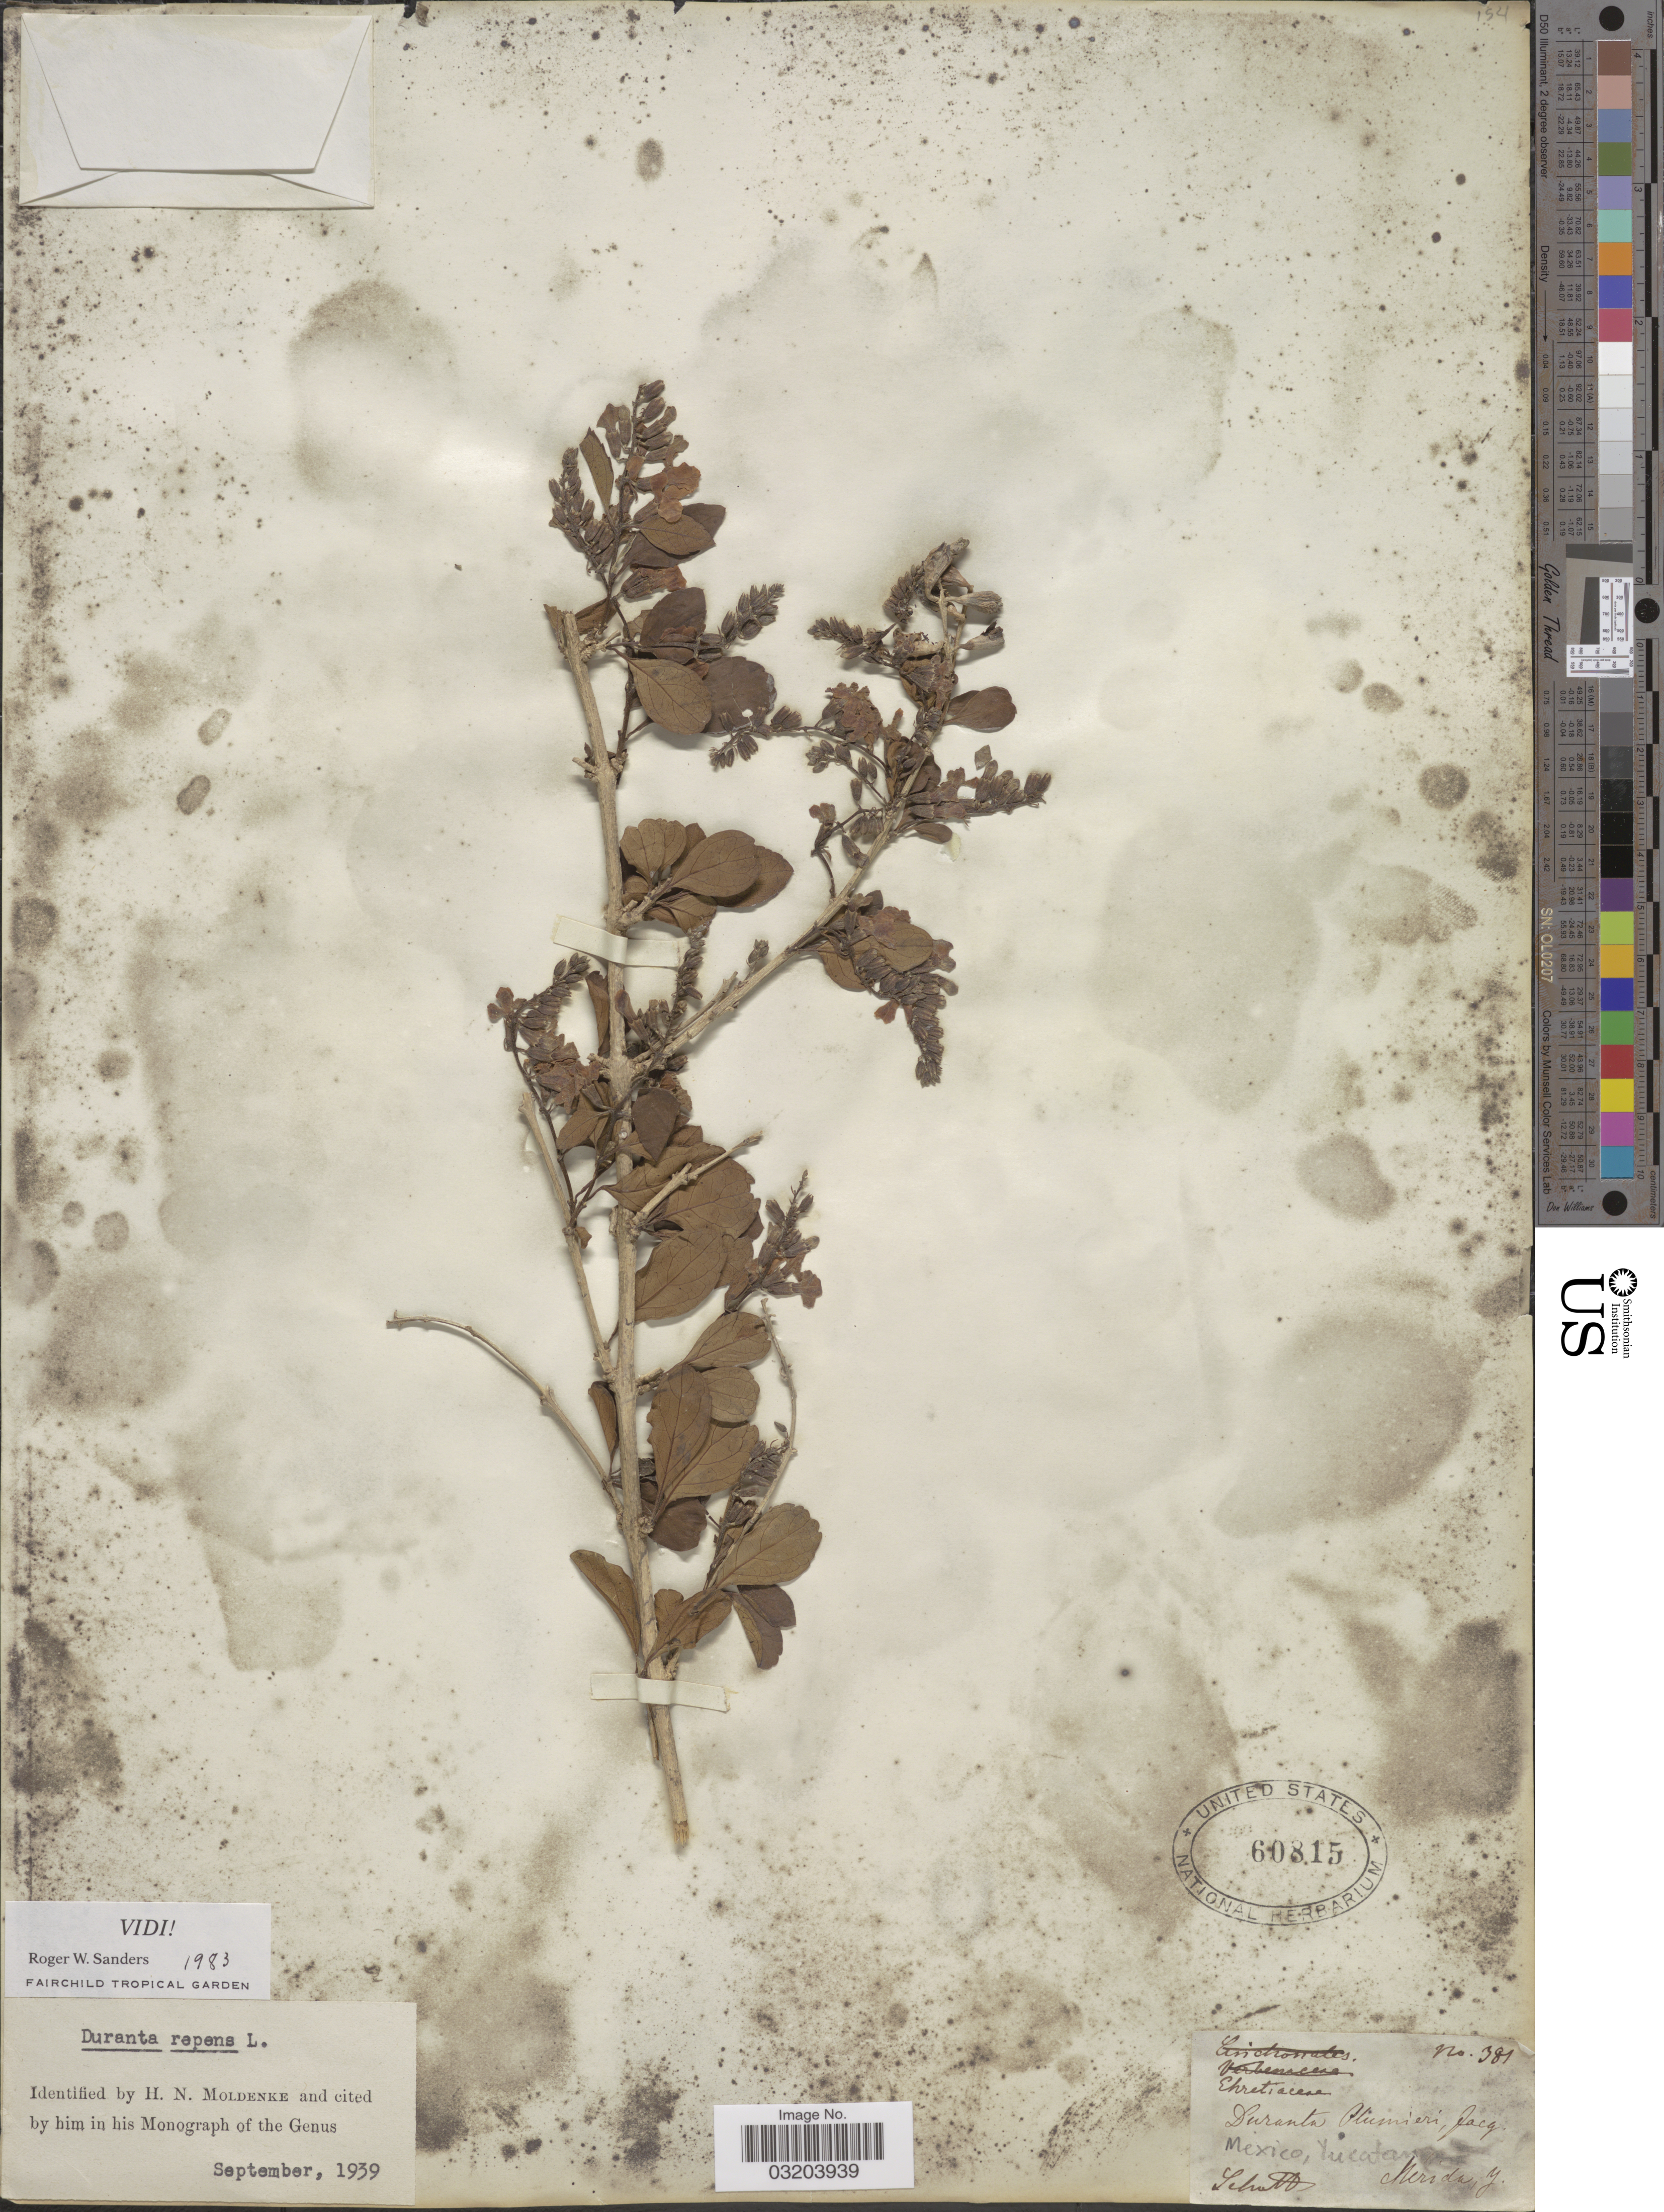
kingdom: Plantae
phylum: Tracheophyta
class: Magnoliopsida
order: Lamiales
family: Verbenaceae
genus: Duranta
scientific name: Duranta erecta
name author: L.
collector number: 381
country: Mexico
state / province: Yucatán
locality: Merida, Y.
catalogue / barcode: US 60815